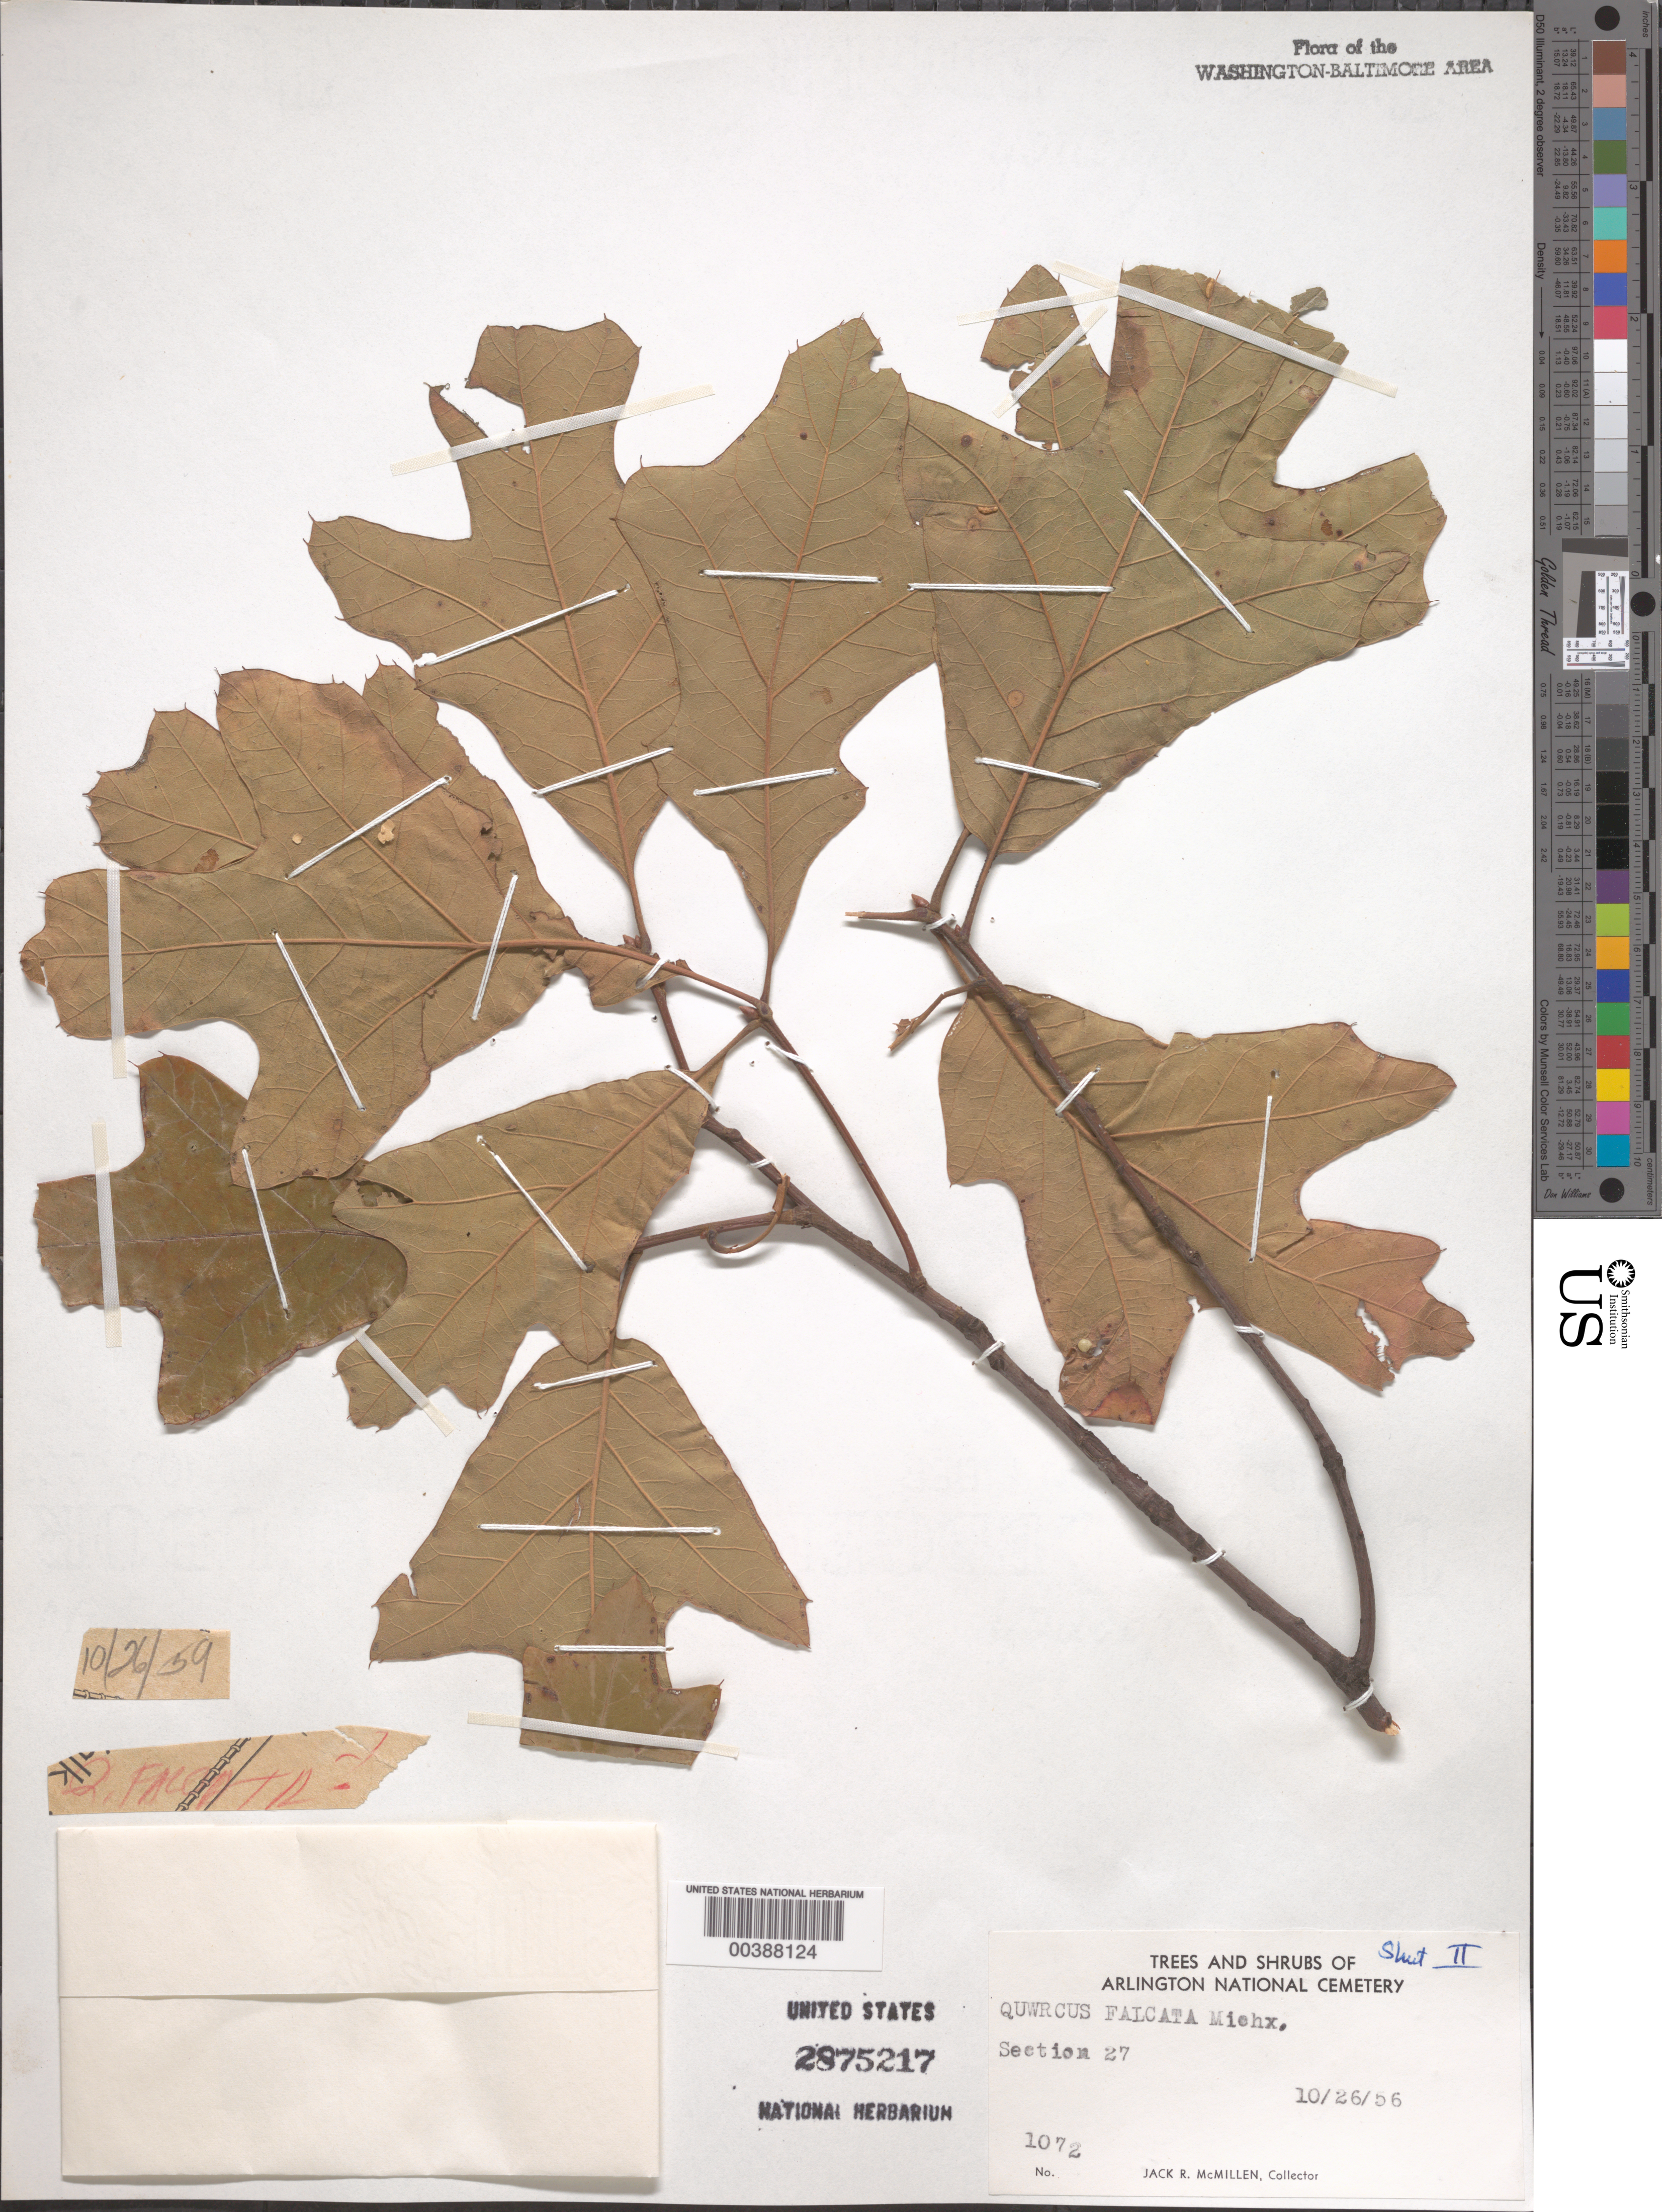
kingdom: Plantae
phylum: Tracheophyta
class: Magnoliopsida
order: Fagales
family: Fagaceae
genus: Quercus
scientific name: Quercus falcata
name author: Michx.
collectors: J. McMillen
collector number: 1072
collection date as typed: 26 Oct 1956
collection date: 1956-10-26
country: United States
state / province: Virginia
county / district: Arlington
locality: Arlington National Cemetery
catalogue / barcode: US 2875217